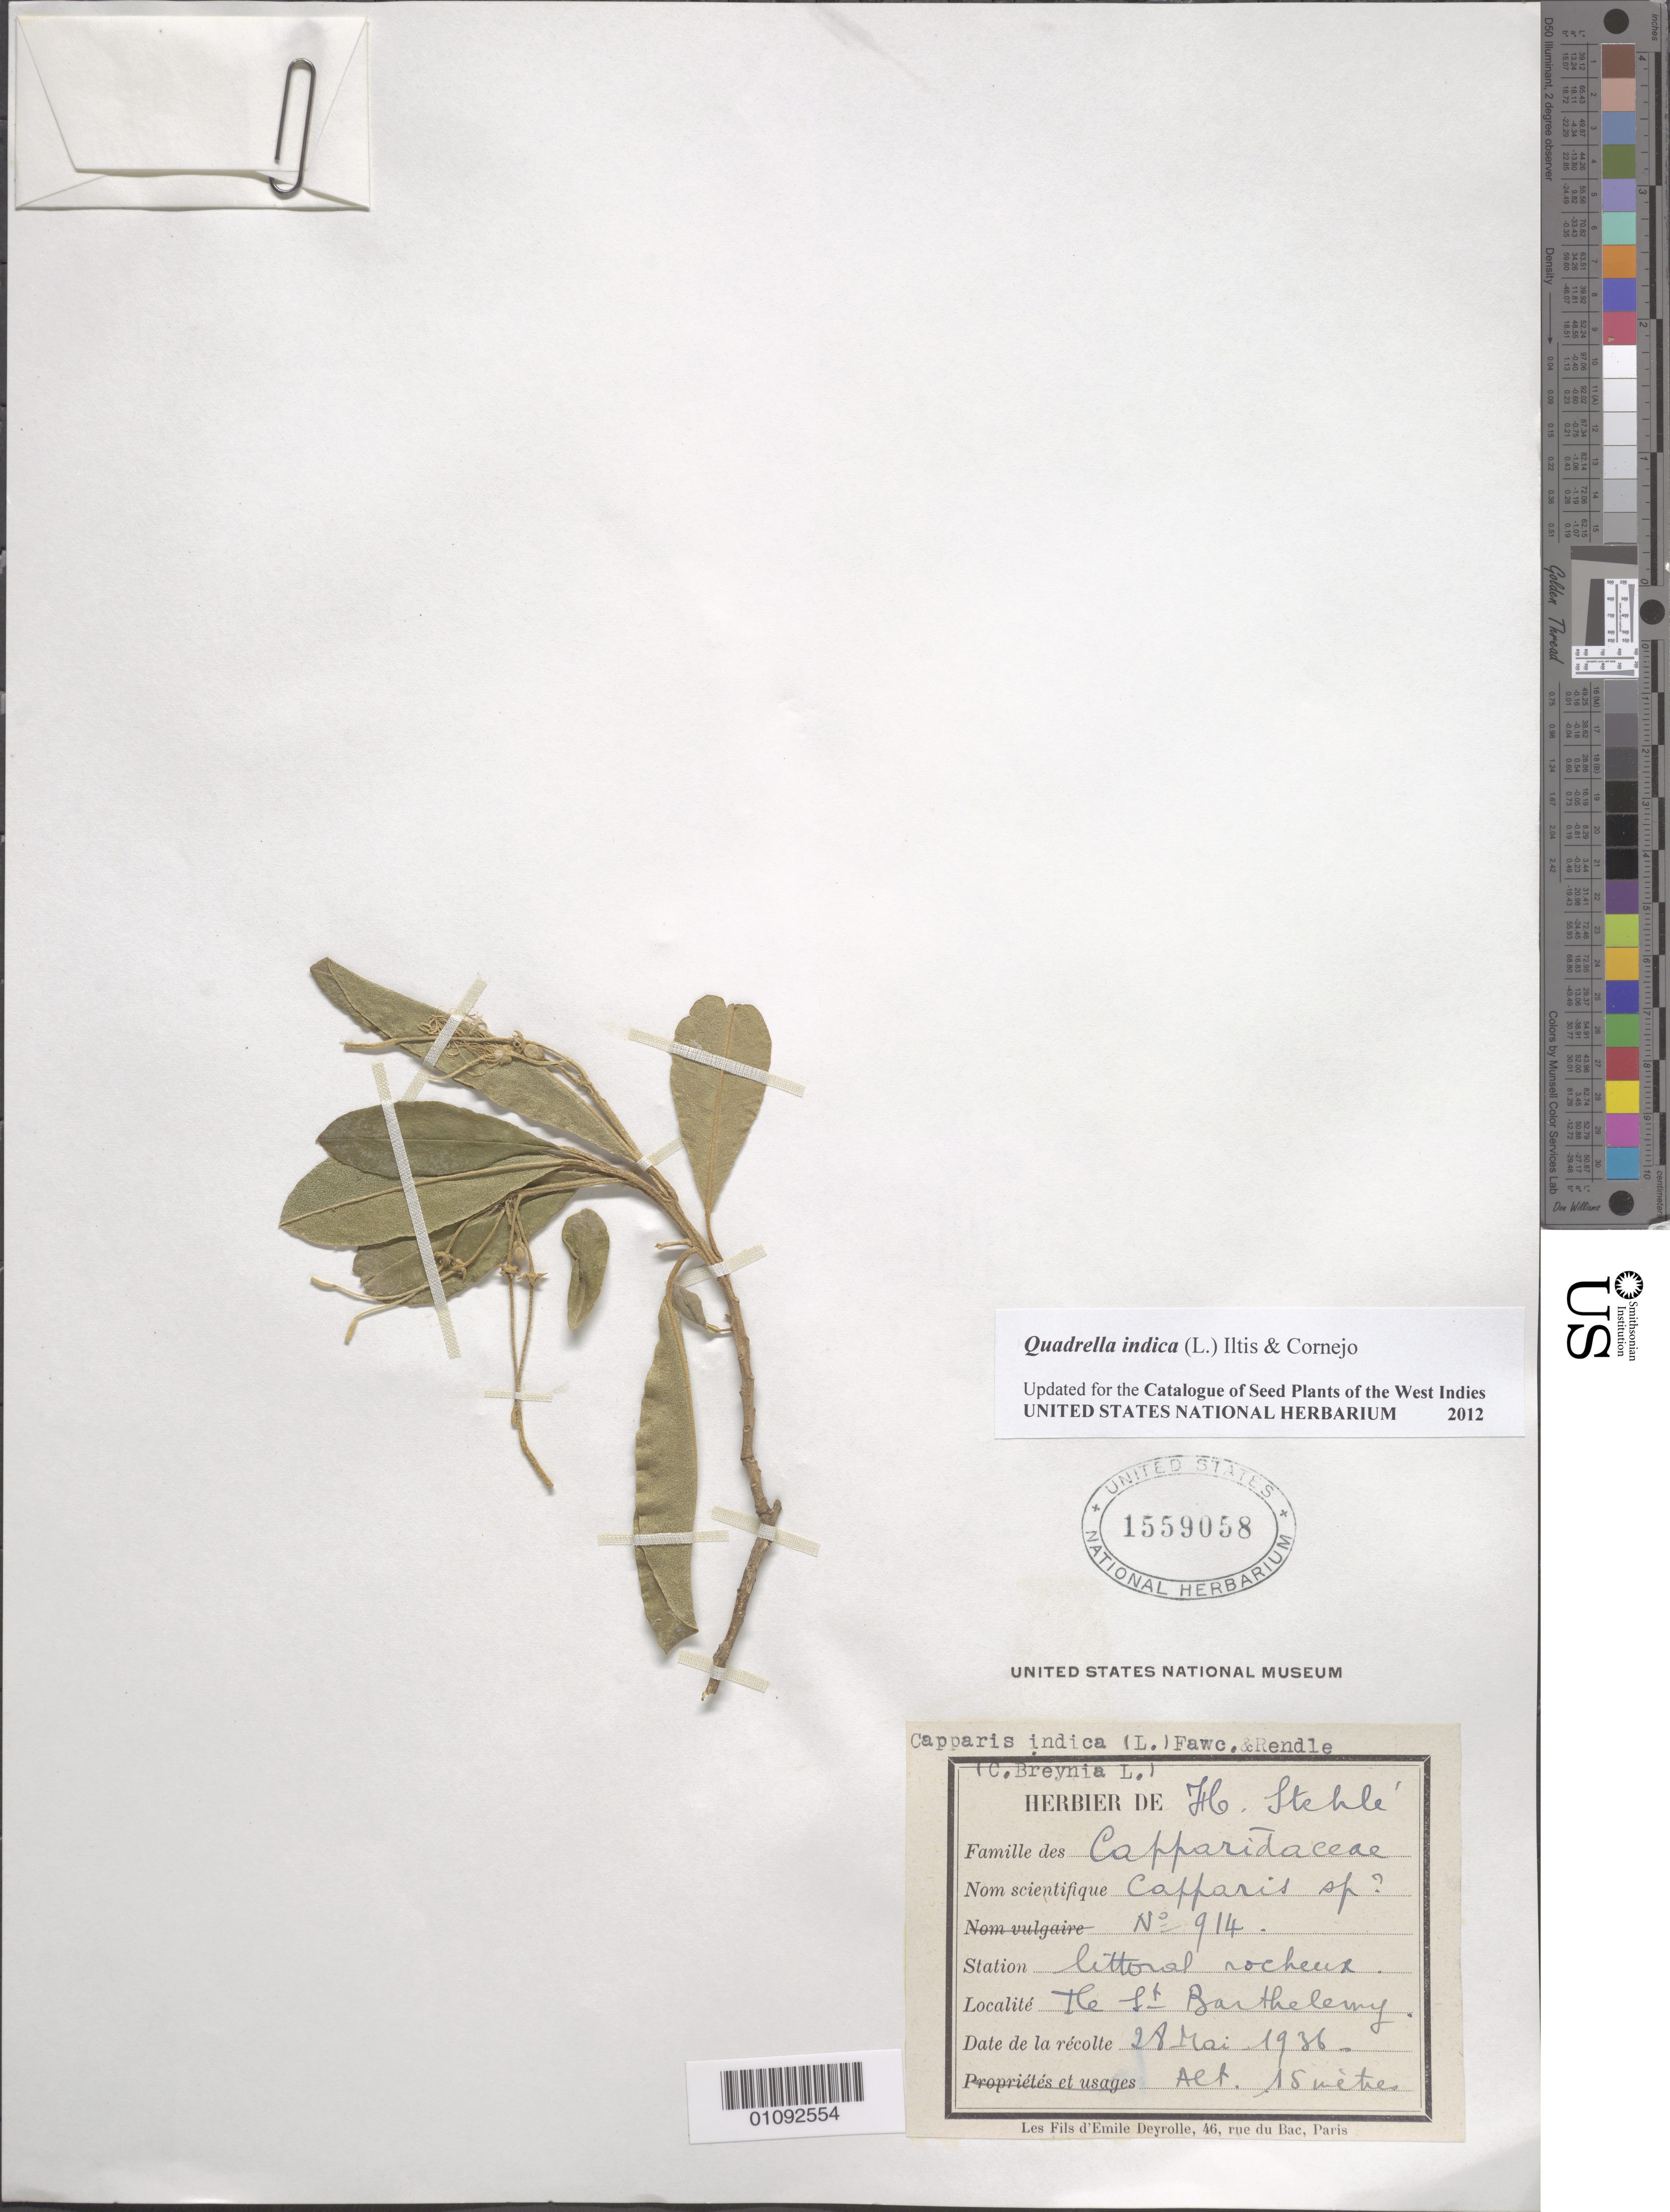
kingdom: Plantae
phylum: Tracheophyta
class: Magnoliopsida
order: Brassicales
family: Capparaceae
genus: Quadrella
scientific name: Quadrella indica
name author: (L.) Iltis & Cornejo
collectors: H. Stehlé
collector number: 914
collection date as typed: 28 May 1936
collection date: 1936-05-28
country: Saint Barthélemy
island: St. Barthélemy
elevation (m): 15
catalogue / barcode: US 1559058